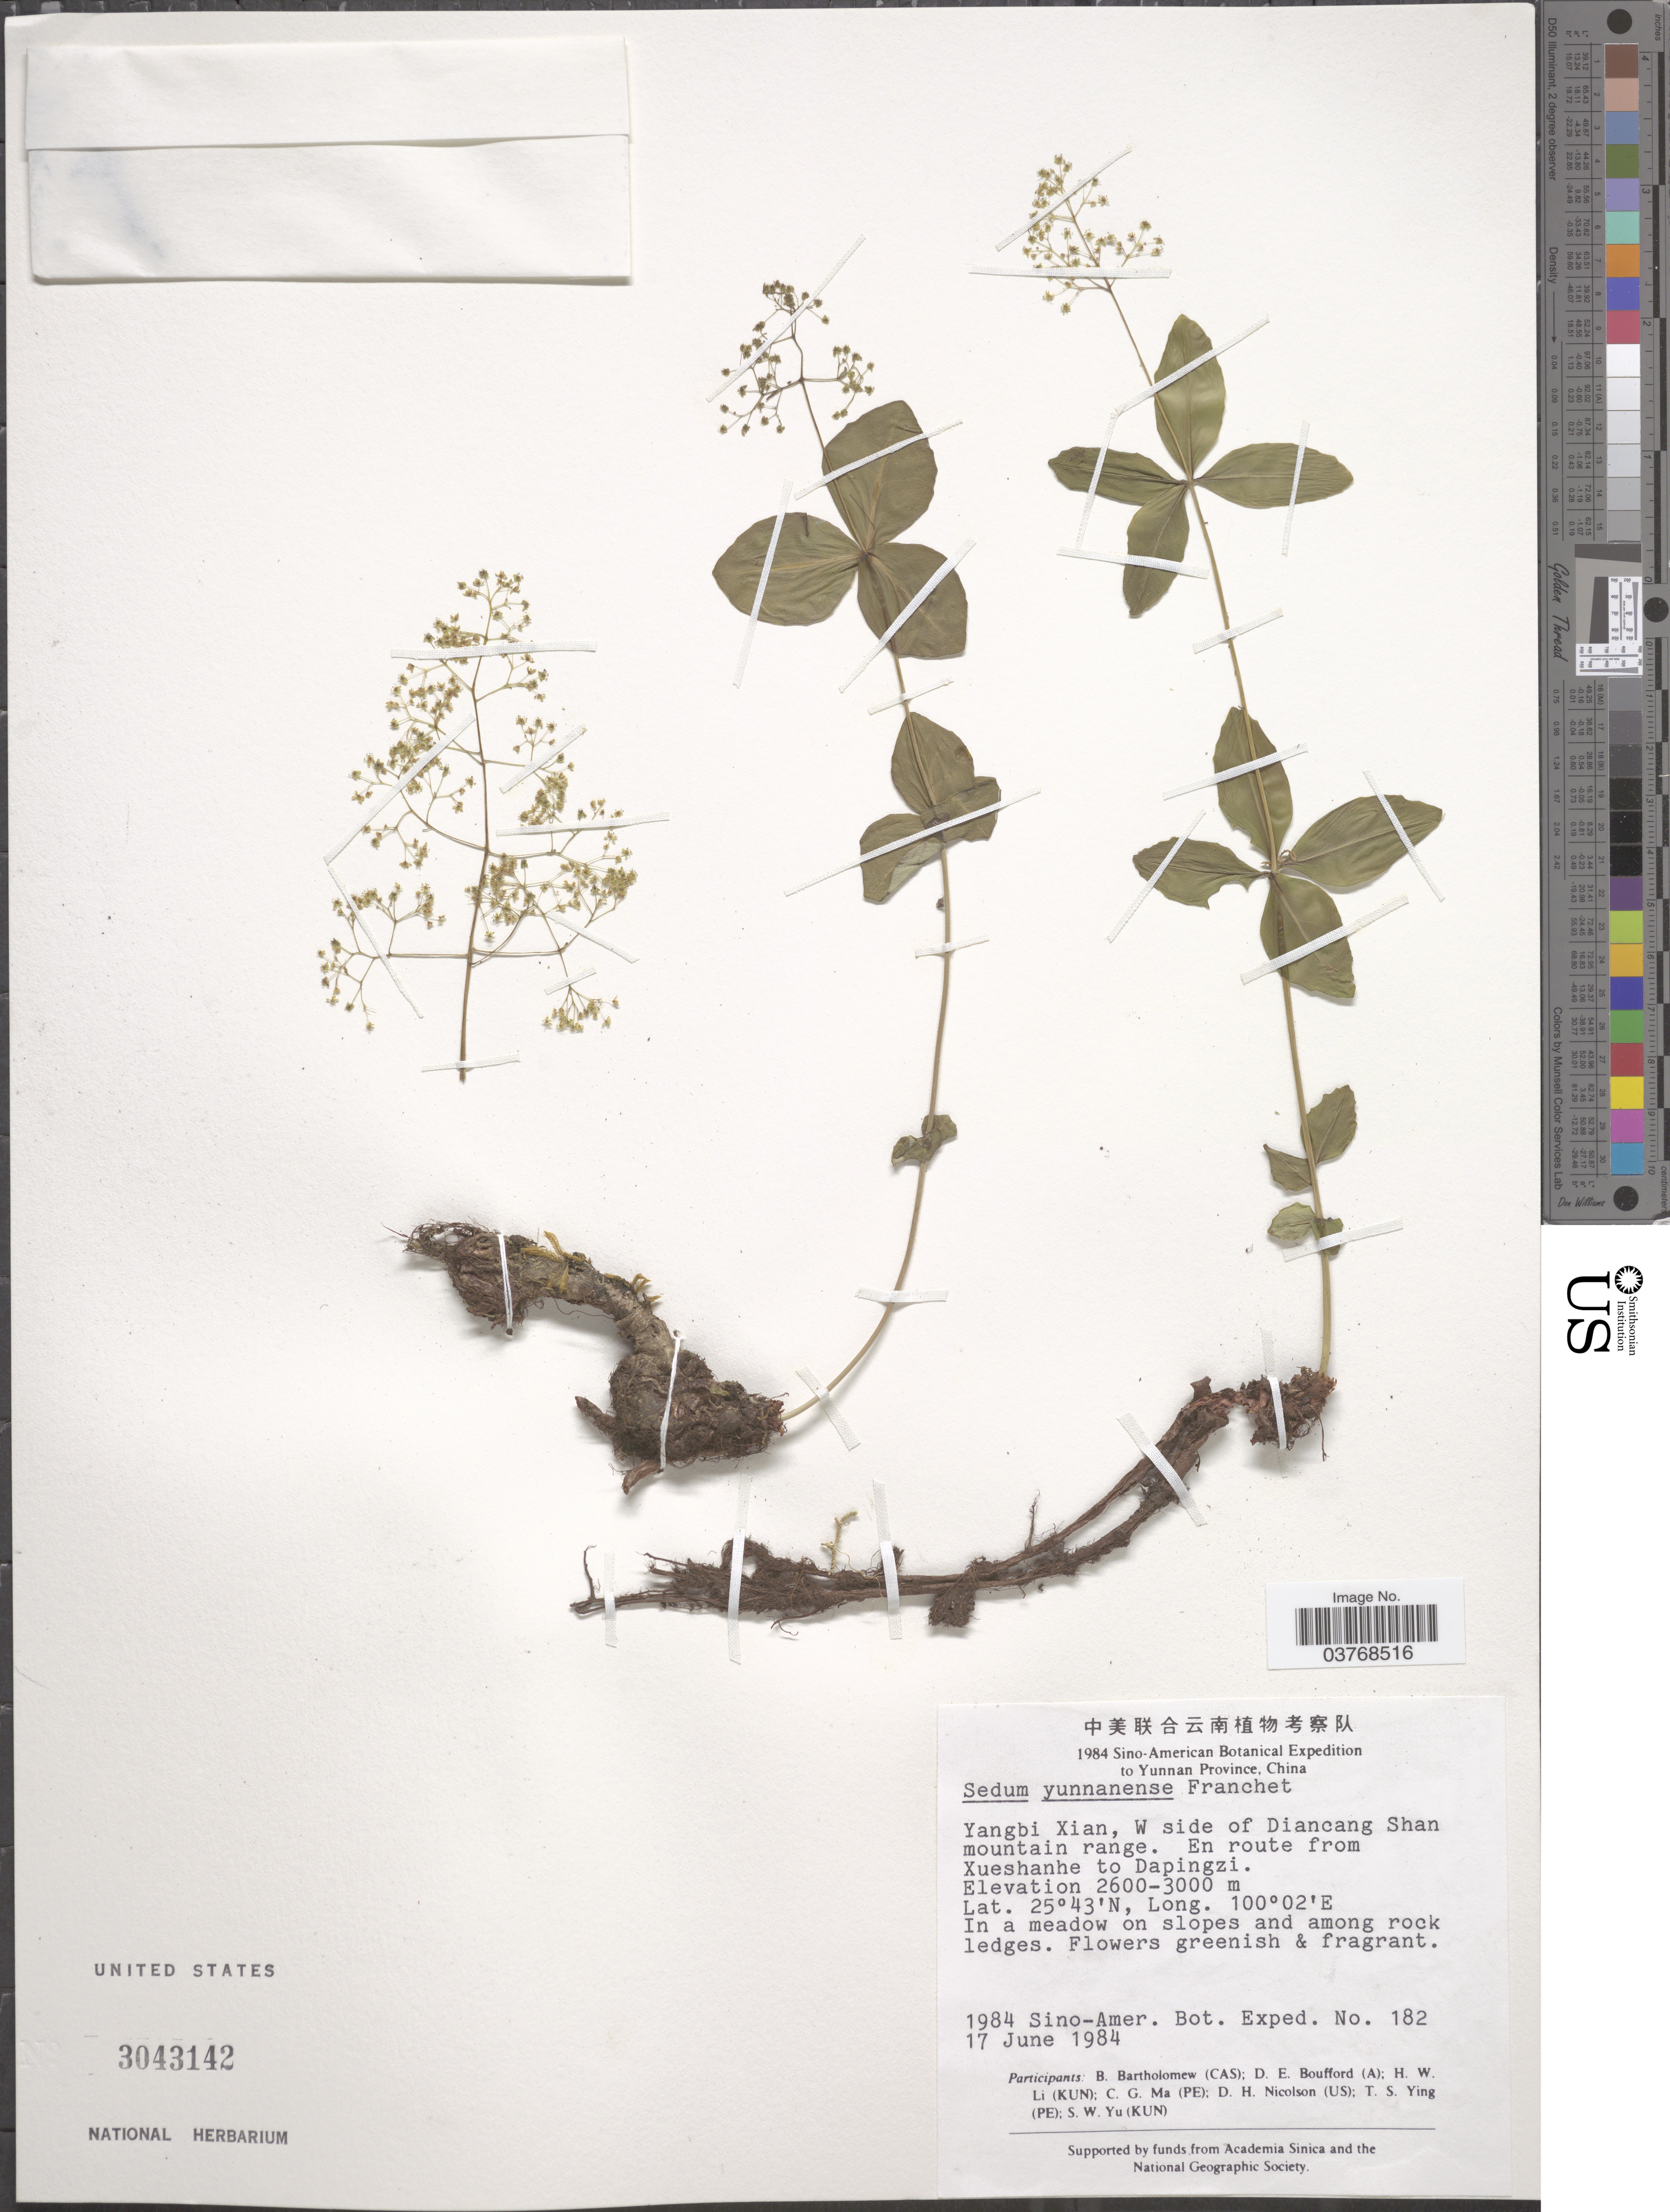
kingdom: Plantae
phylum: Tracheophyta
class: Magnoliopsida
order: Saxifragales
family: Crassulaceae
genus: Rhodiola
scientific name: Rhodiola yunnanensis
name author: (Franch.) S.H. Fu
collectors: Sino-Amer. Bot. Exped. 1984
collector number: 182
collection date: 1984-06-17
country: China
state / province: Yunnan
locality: Yangbi Xian, W side of Diancang Shan mountain range. En route from Xueshanhe to Dapingzi.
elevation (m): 2600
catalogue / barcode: US 3043142